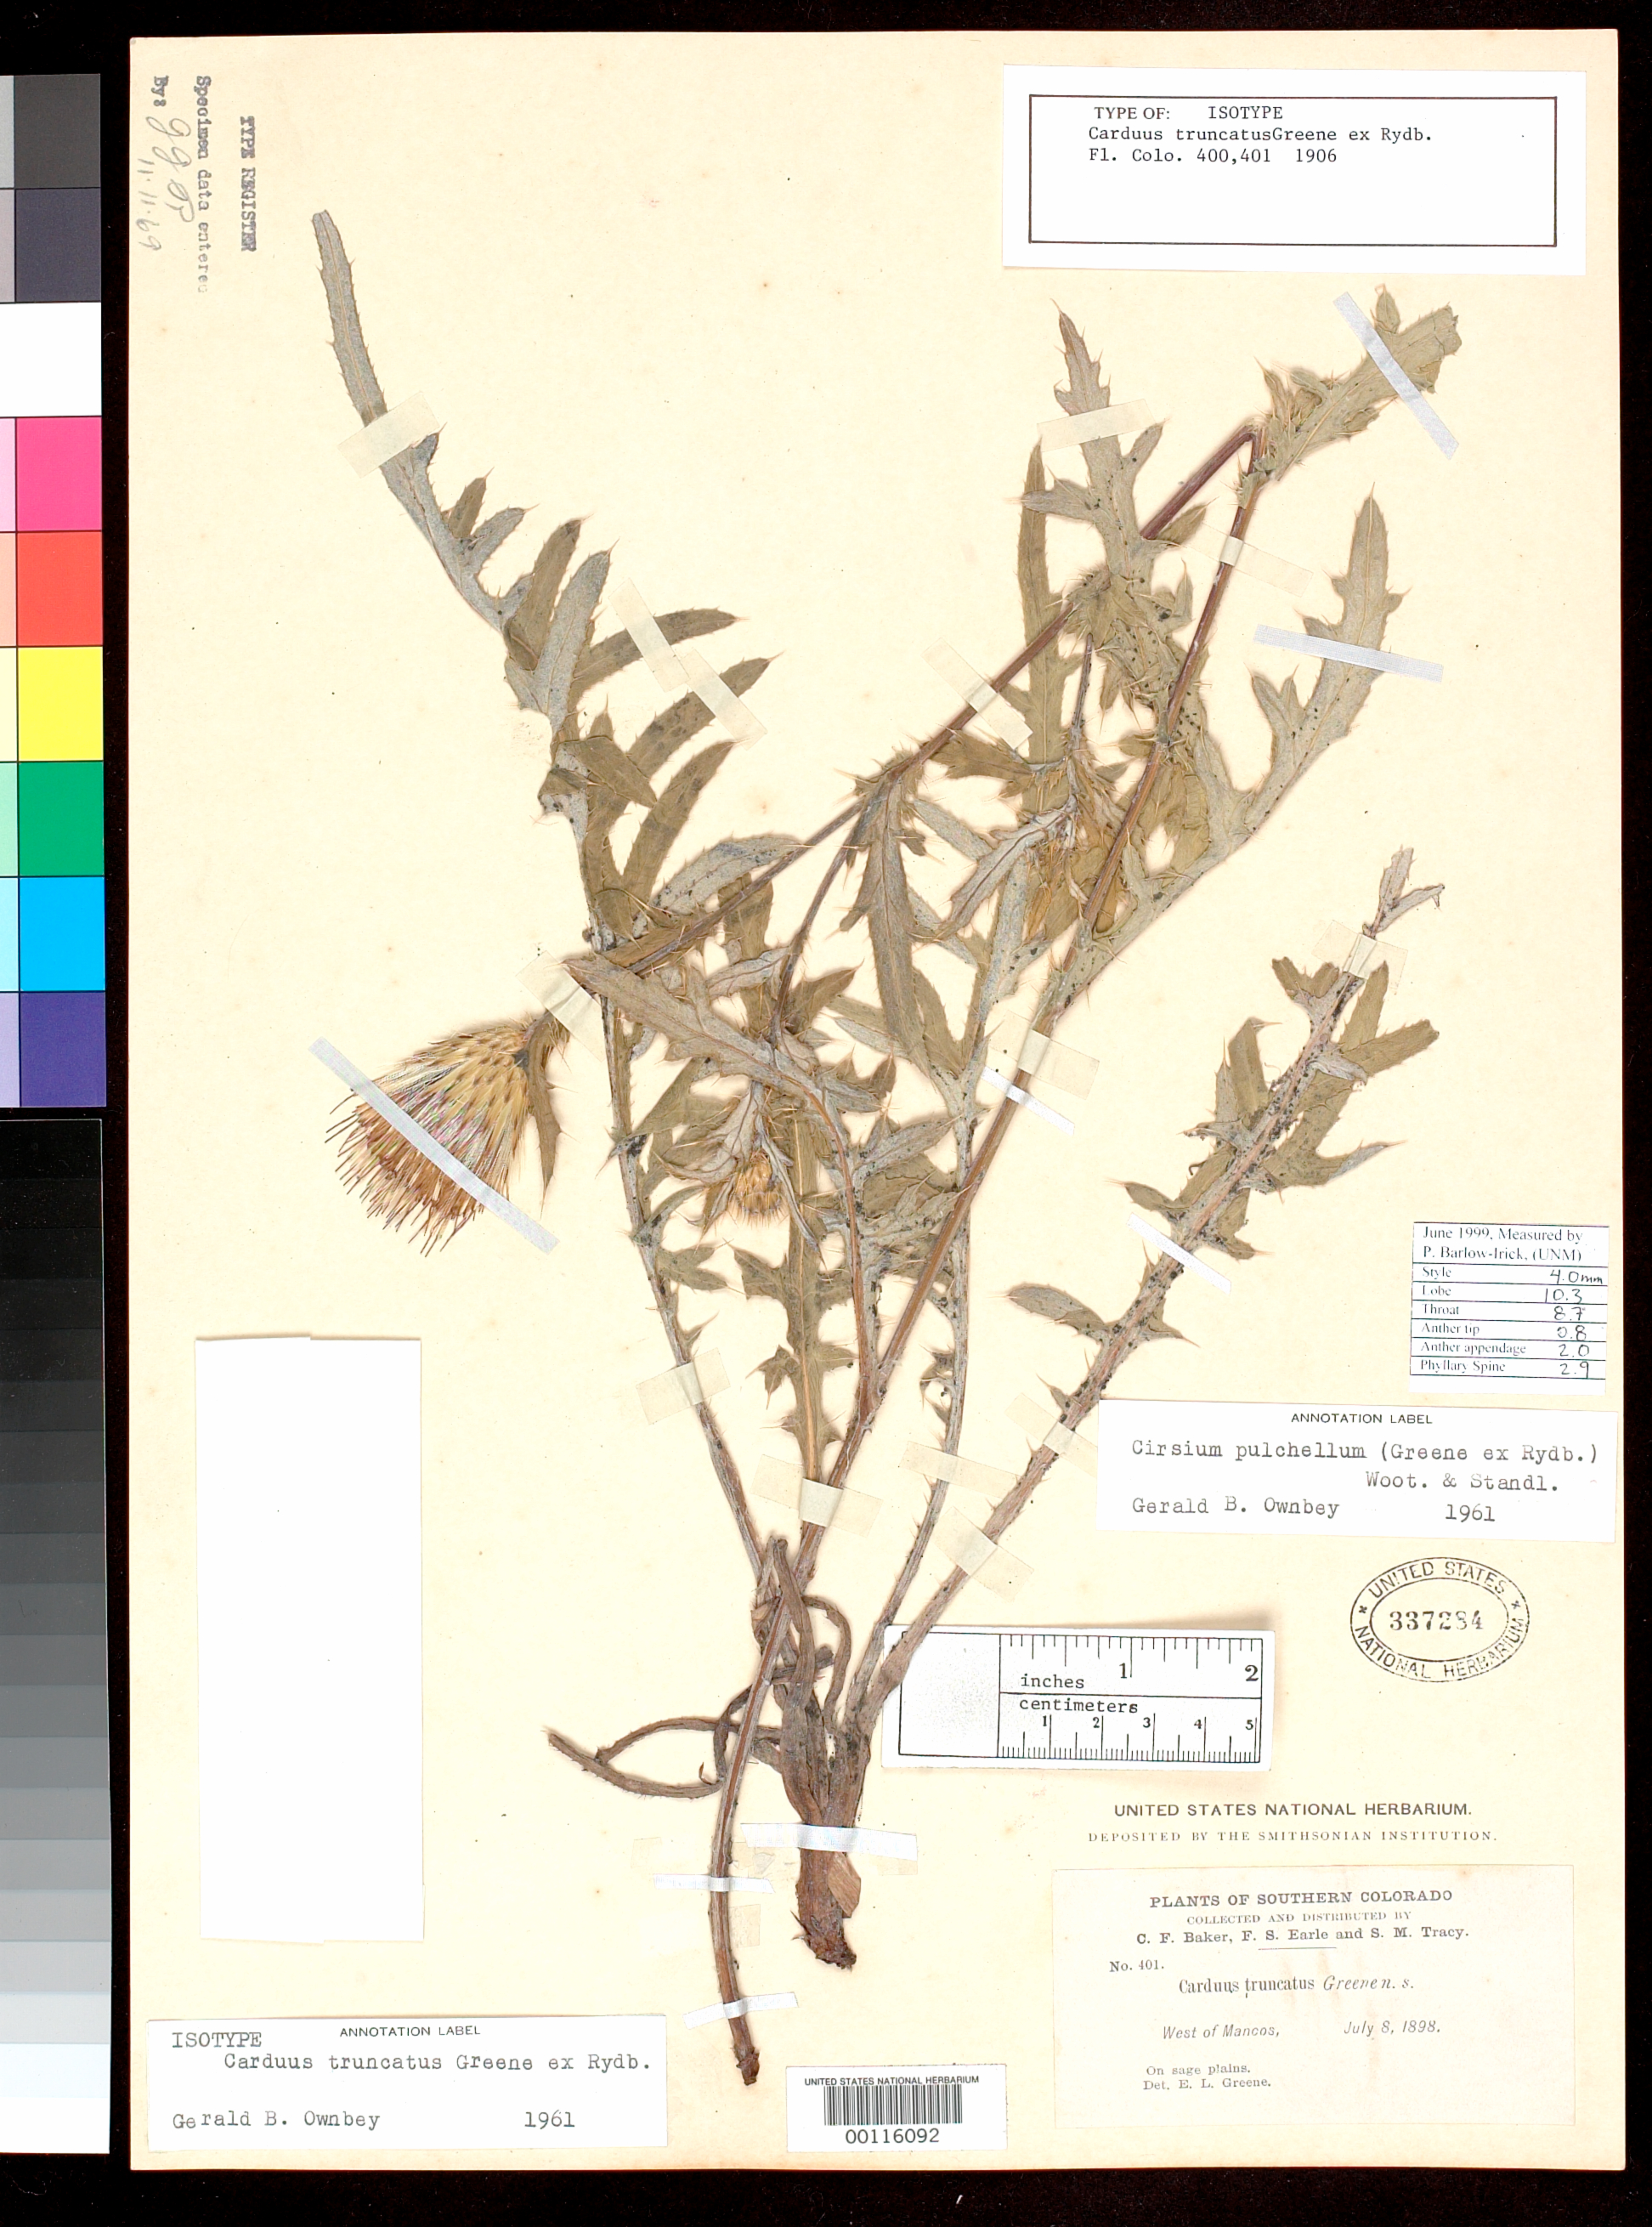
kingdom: Plantae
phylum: Tracheophyta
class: Magnoliopsida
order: Asterales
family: Asteraceae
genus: Carduus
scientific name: Carduus truncatus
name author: Greene ex Rydb.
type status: Isotype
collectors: C. F. Baker, F. S. Earle & S. M. Tracy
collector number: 401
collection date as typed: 08 Jul 1898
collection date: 1898-07-08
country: United States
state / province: Colorado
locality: W of Mancos.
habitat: On sage plains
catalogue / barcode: US 337284